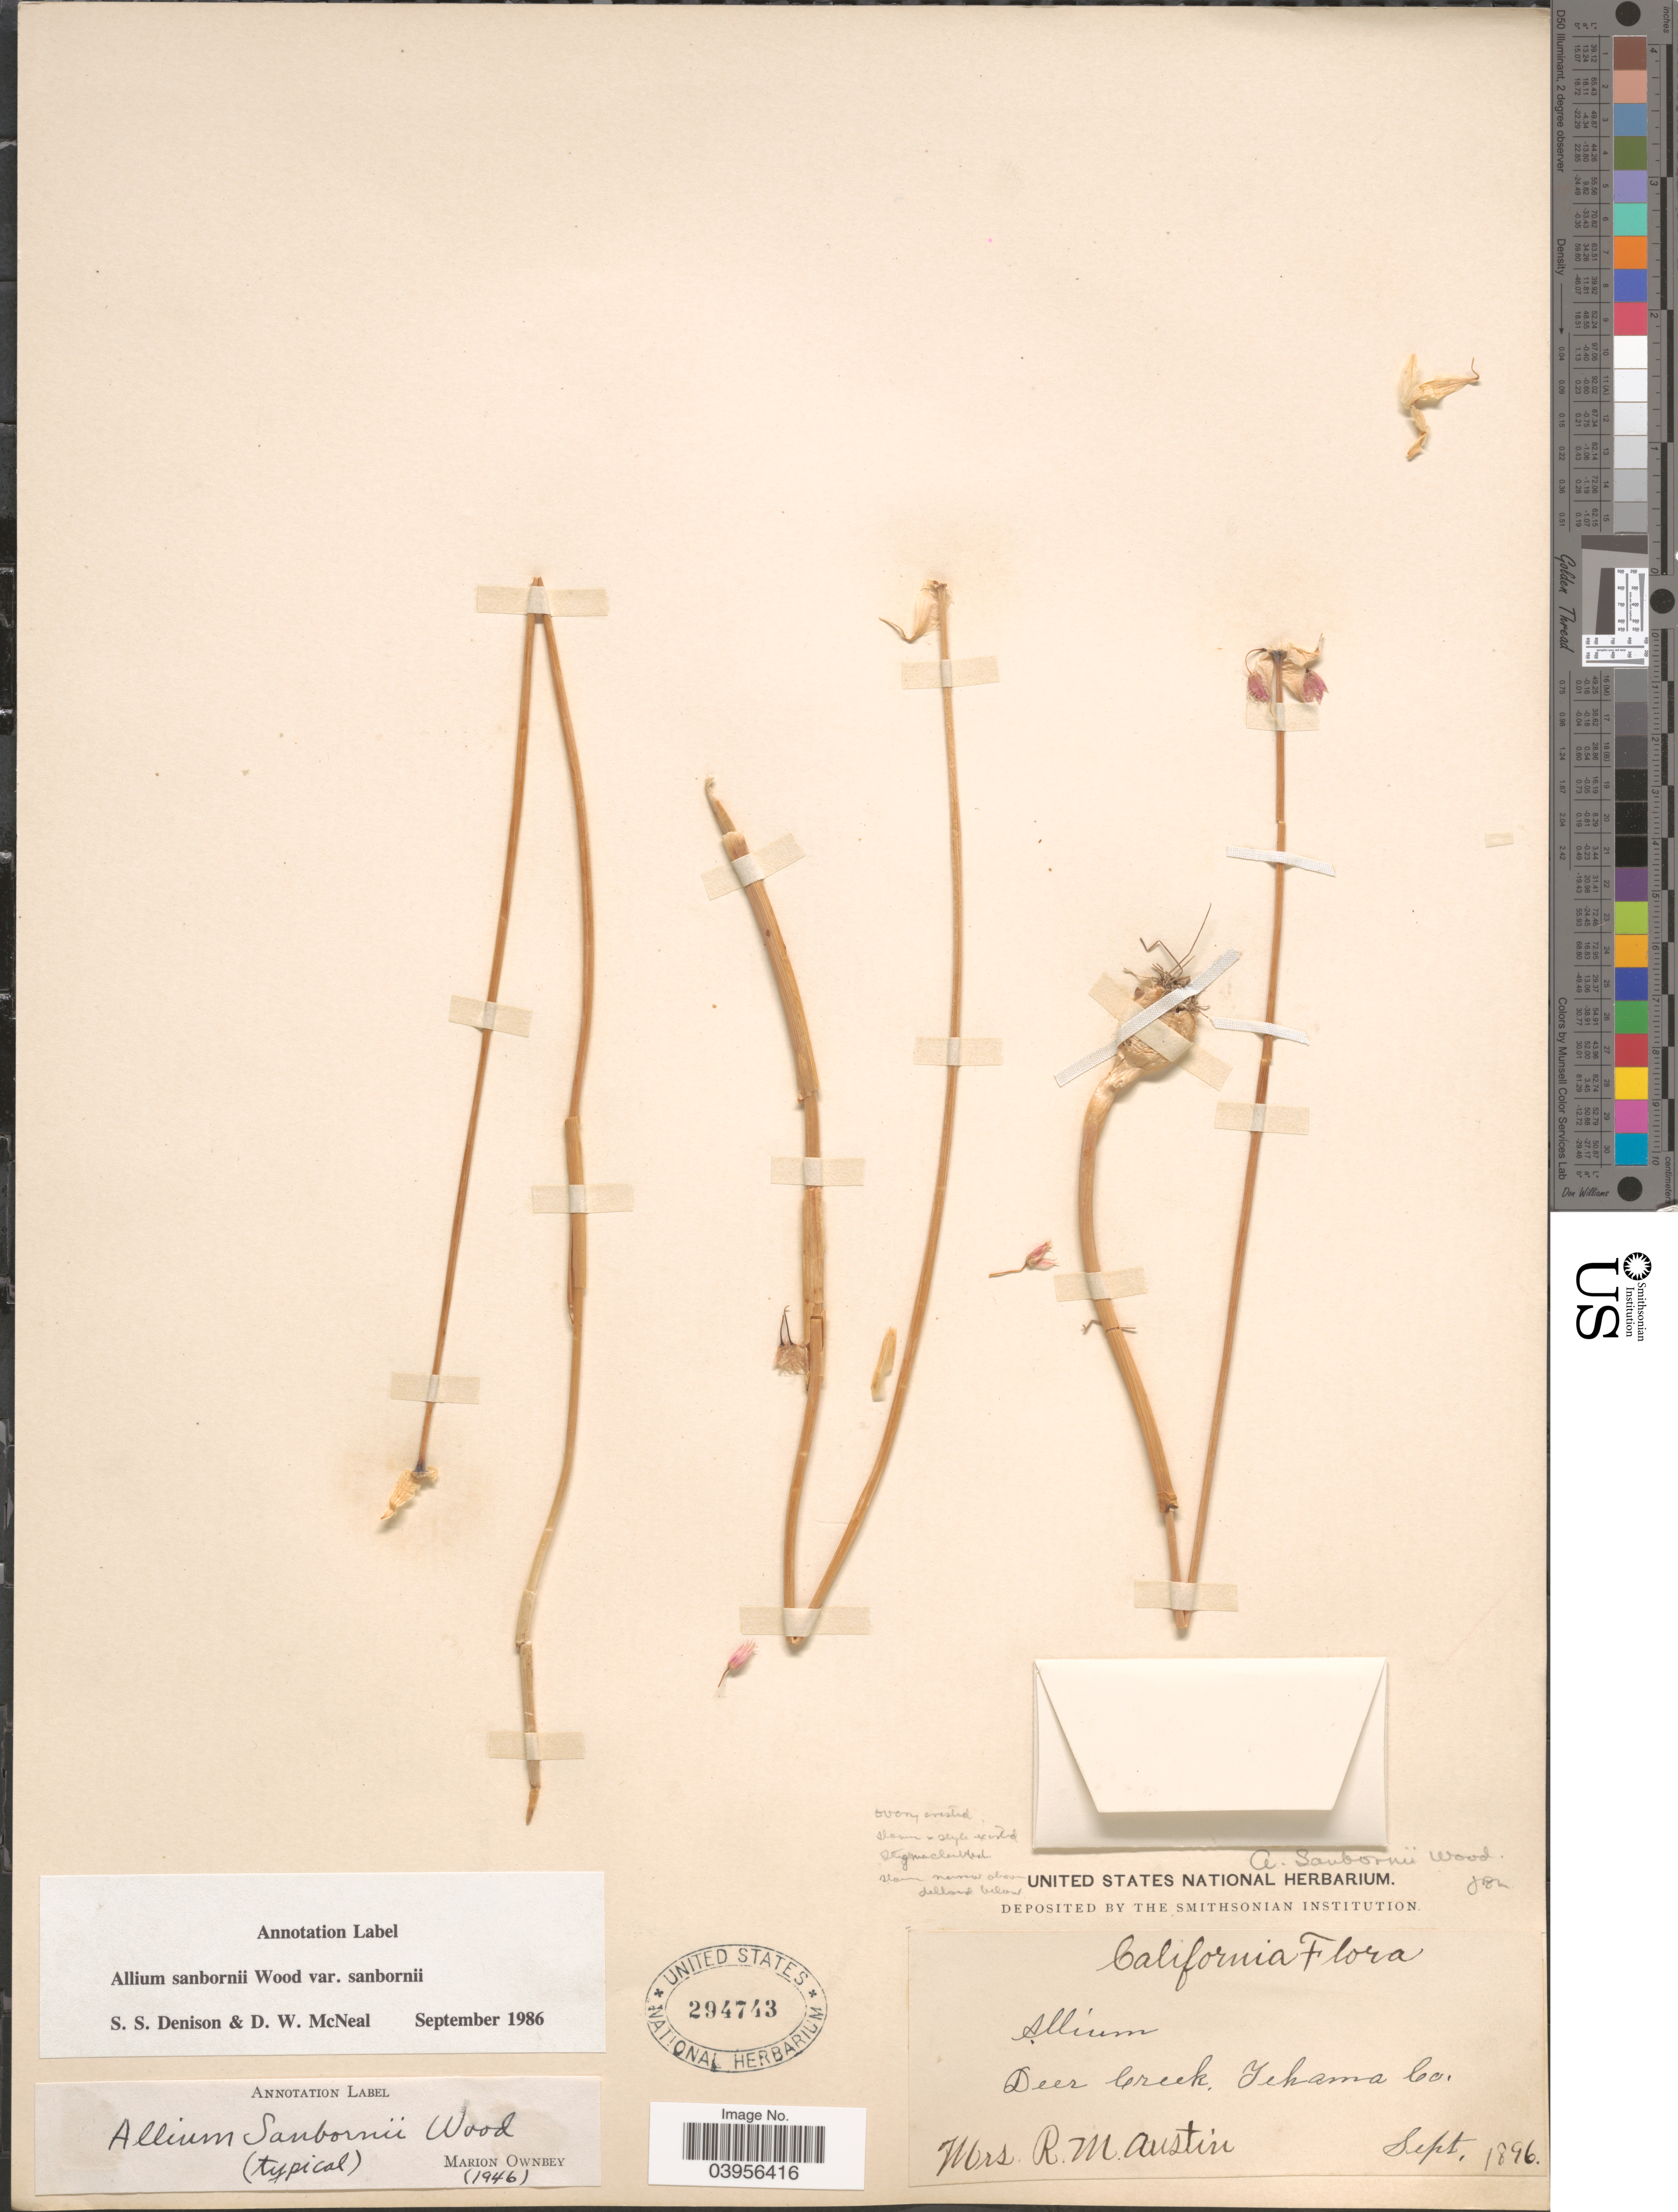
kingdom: Plantae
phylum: Tracheophyta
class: Liliopsida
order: Asparagales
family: Amaryllidaceae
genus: Allium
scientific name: Allium sanbornii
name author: Alph. Wood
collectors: R. Austin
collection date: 1896-09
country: United States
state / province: California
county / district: Tehama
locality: Deer Creek, Tehama Co.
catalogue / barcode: US 294743